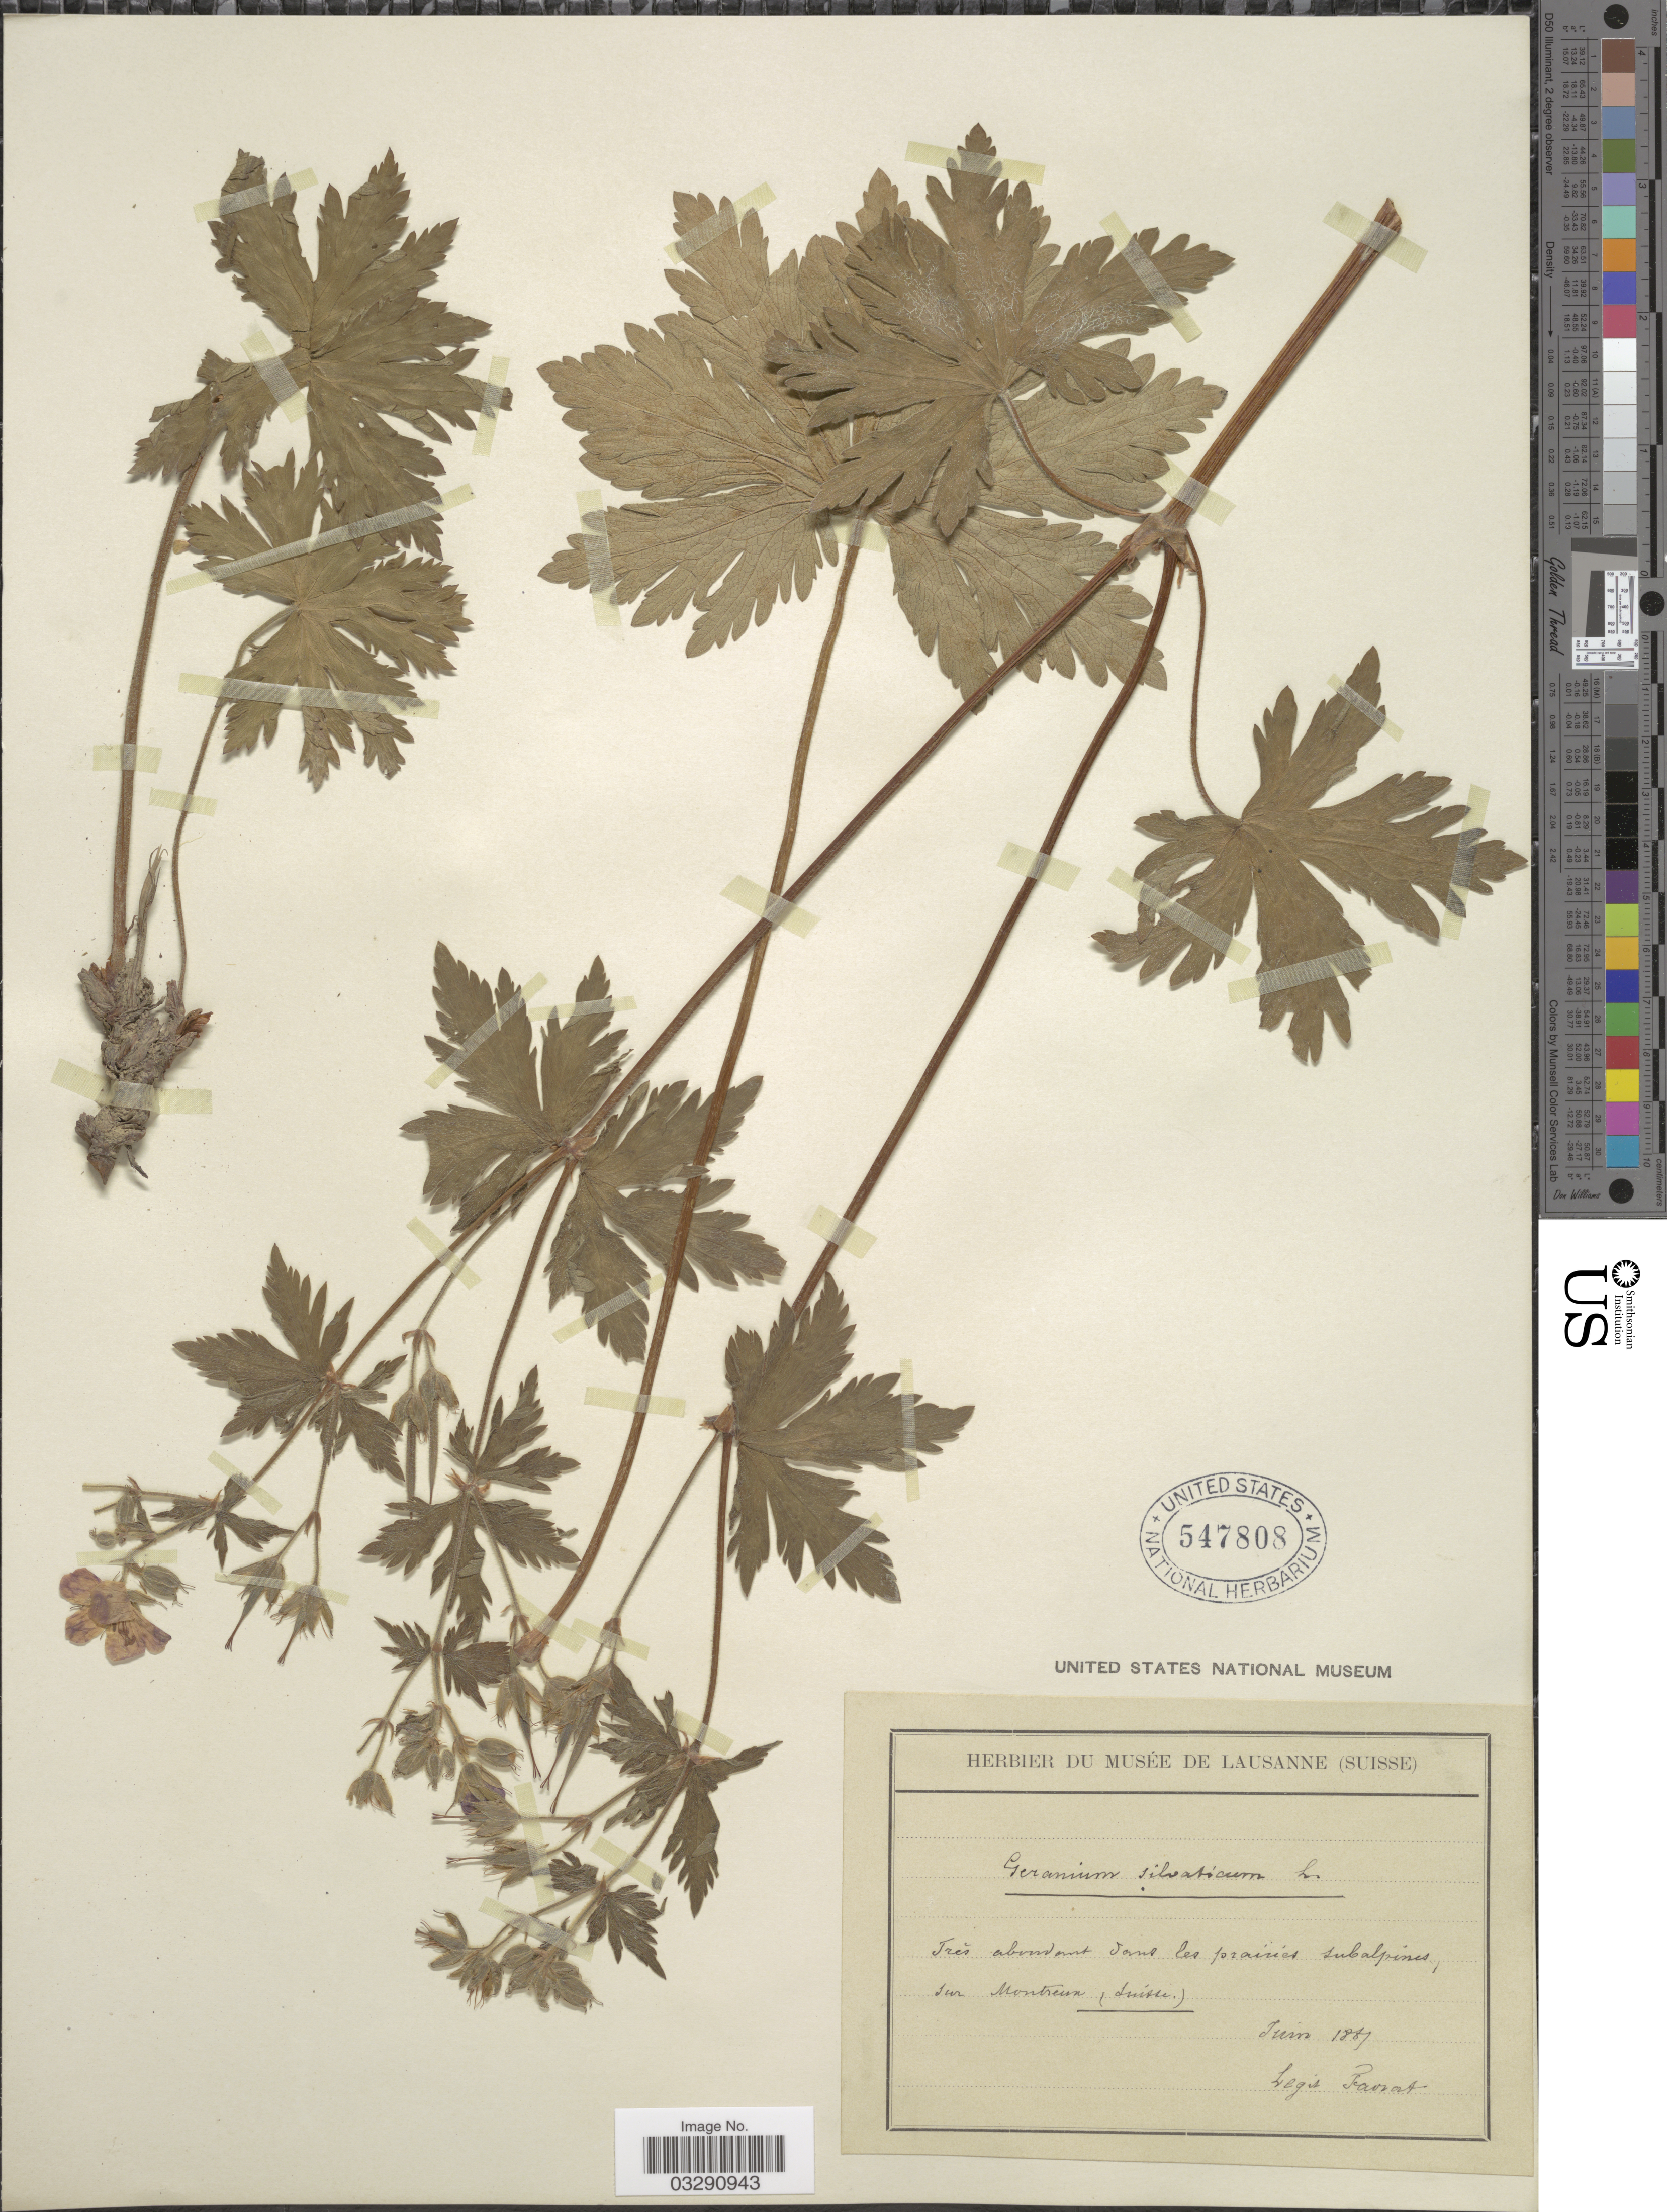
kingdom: Plantae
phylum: Tracheophyta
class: Magnoliopsida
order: Geraniales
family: Geraniaceae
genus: Geranium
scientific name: Geranium silvaticum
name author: L.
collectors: L. Favrat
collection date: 1887-06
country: Switzerland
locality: Sur Montreux (Suisse).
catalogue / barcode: US 547808